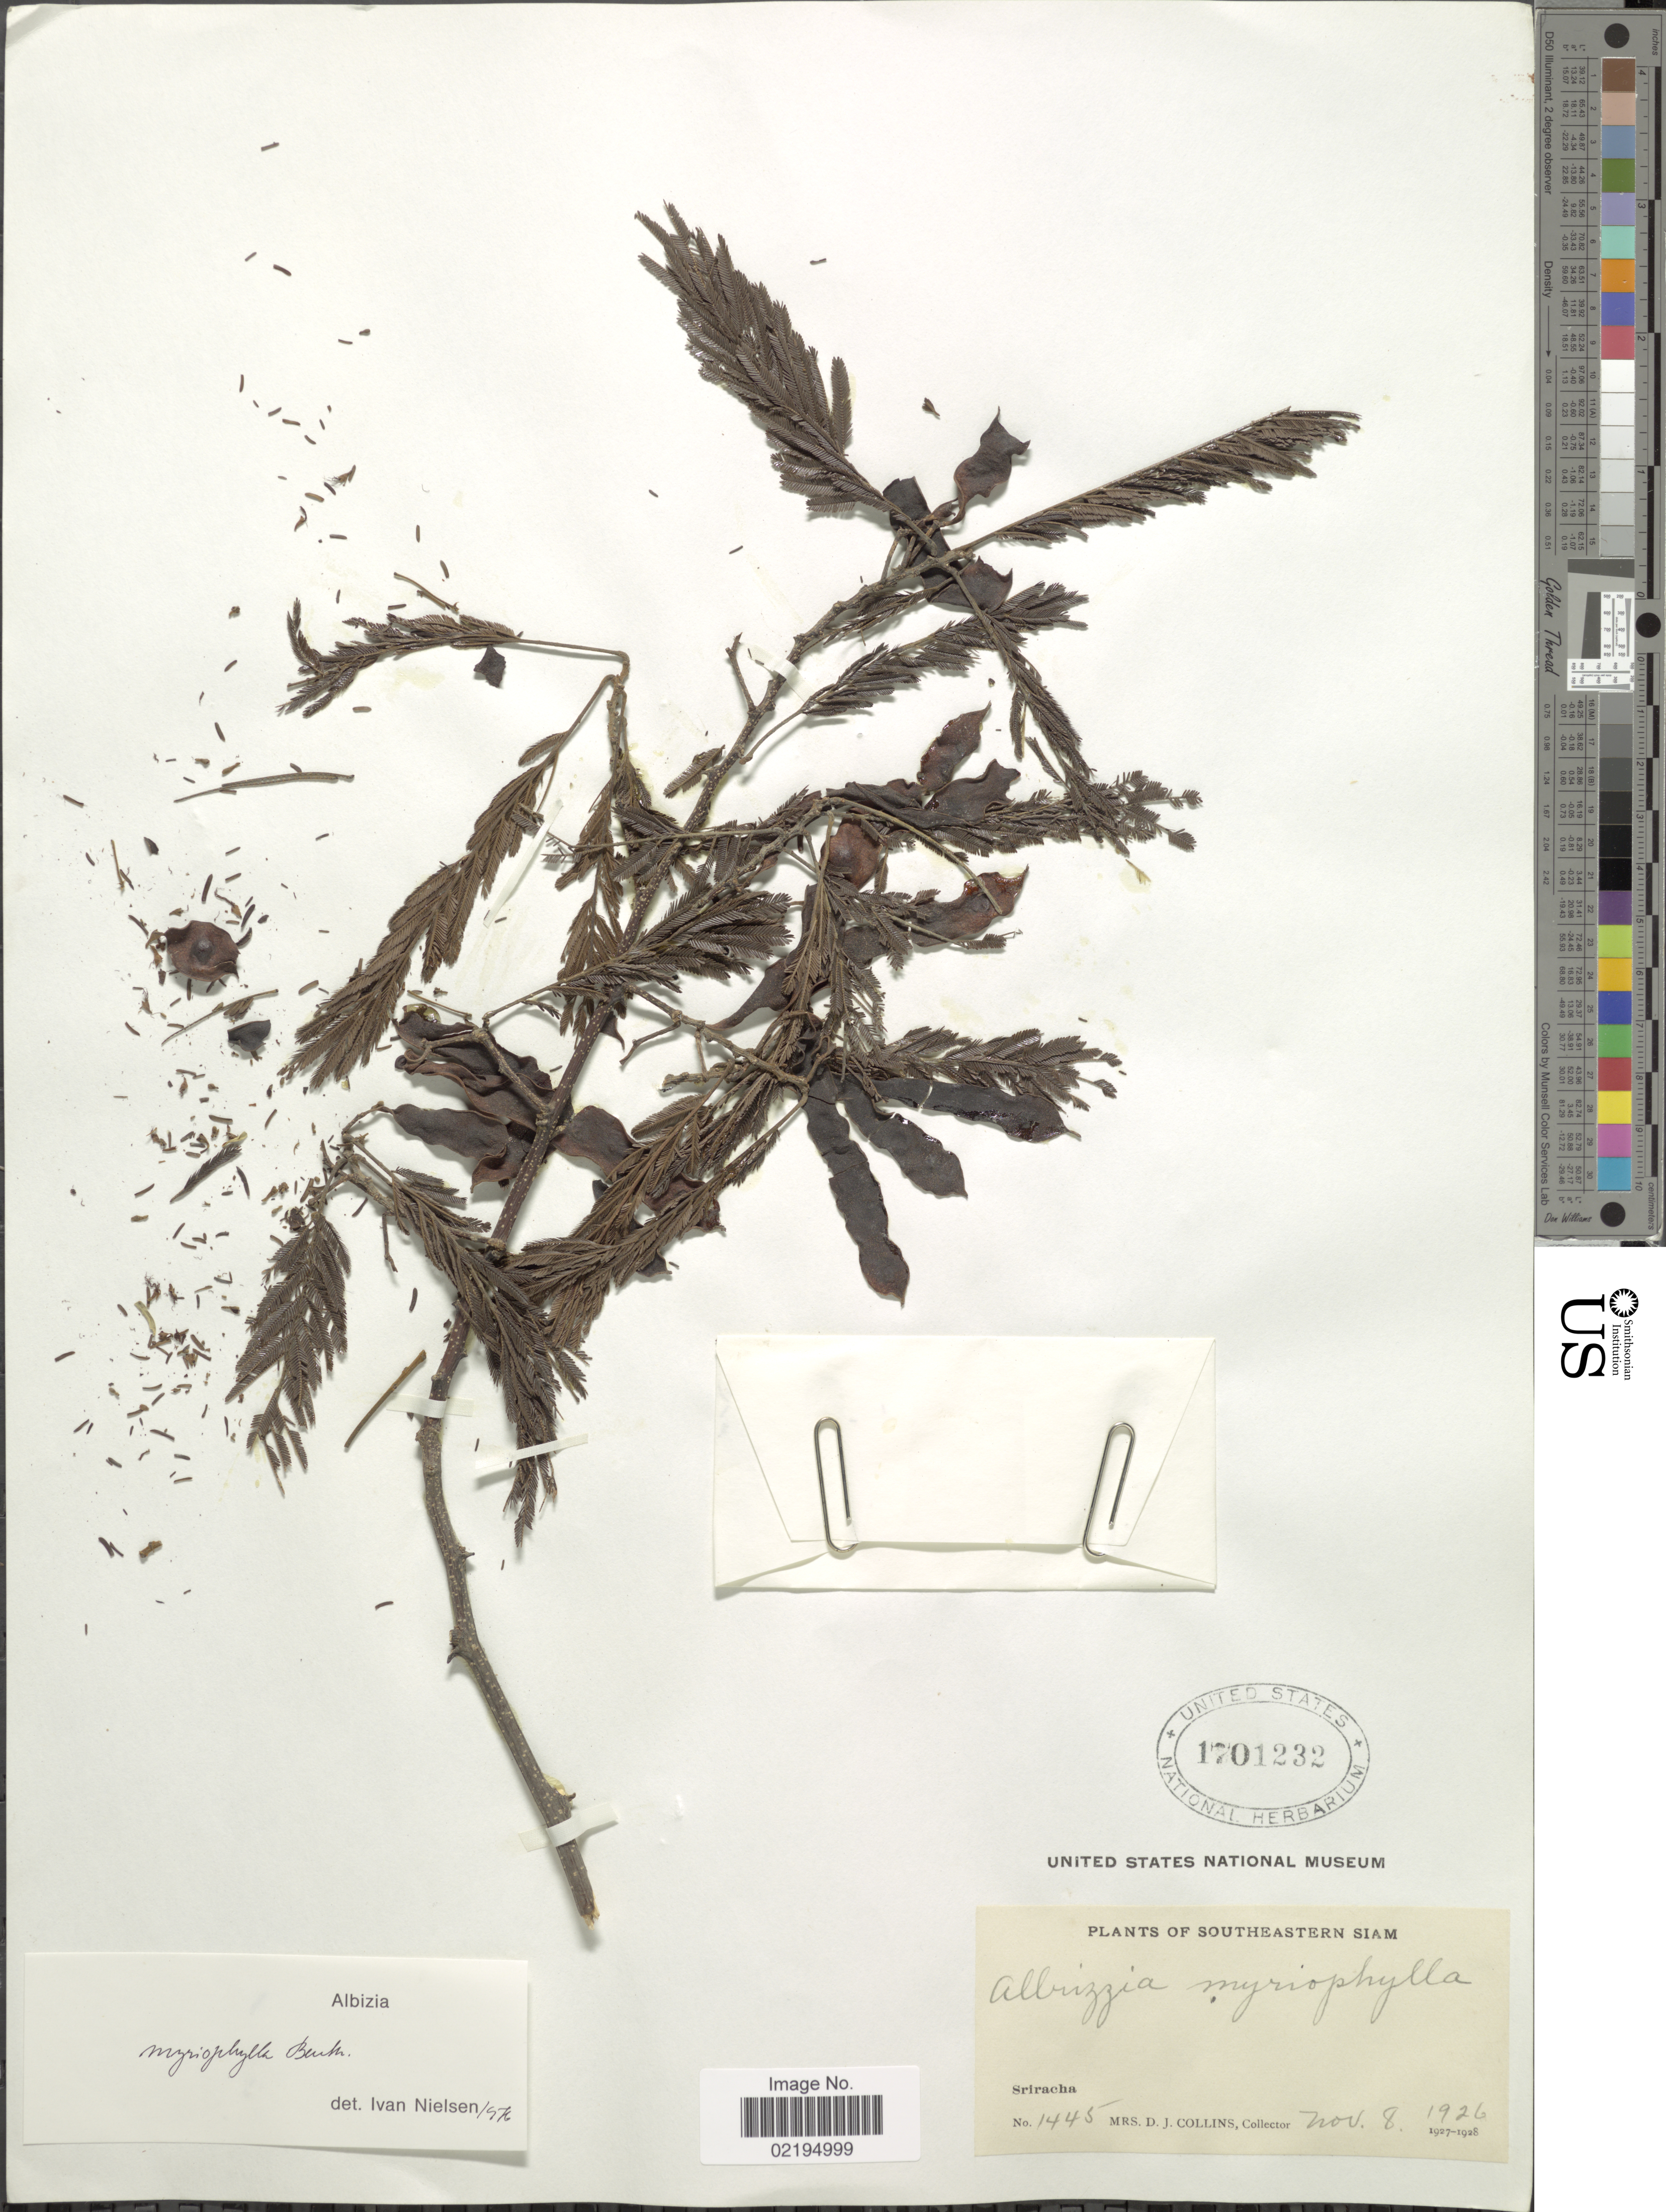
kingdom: Plantae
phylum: Tracheophyta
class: Magnoliopsida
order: Fabales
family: Fabaceae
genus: Albizia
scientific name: Albizia myriophylla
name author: Benth.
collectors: Mrs. D. J. Collins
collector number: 1445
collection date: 1926-11-08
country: Thailand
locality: Southeastern Siam, Sriracha.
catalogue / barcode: US 1701232